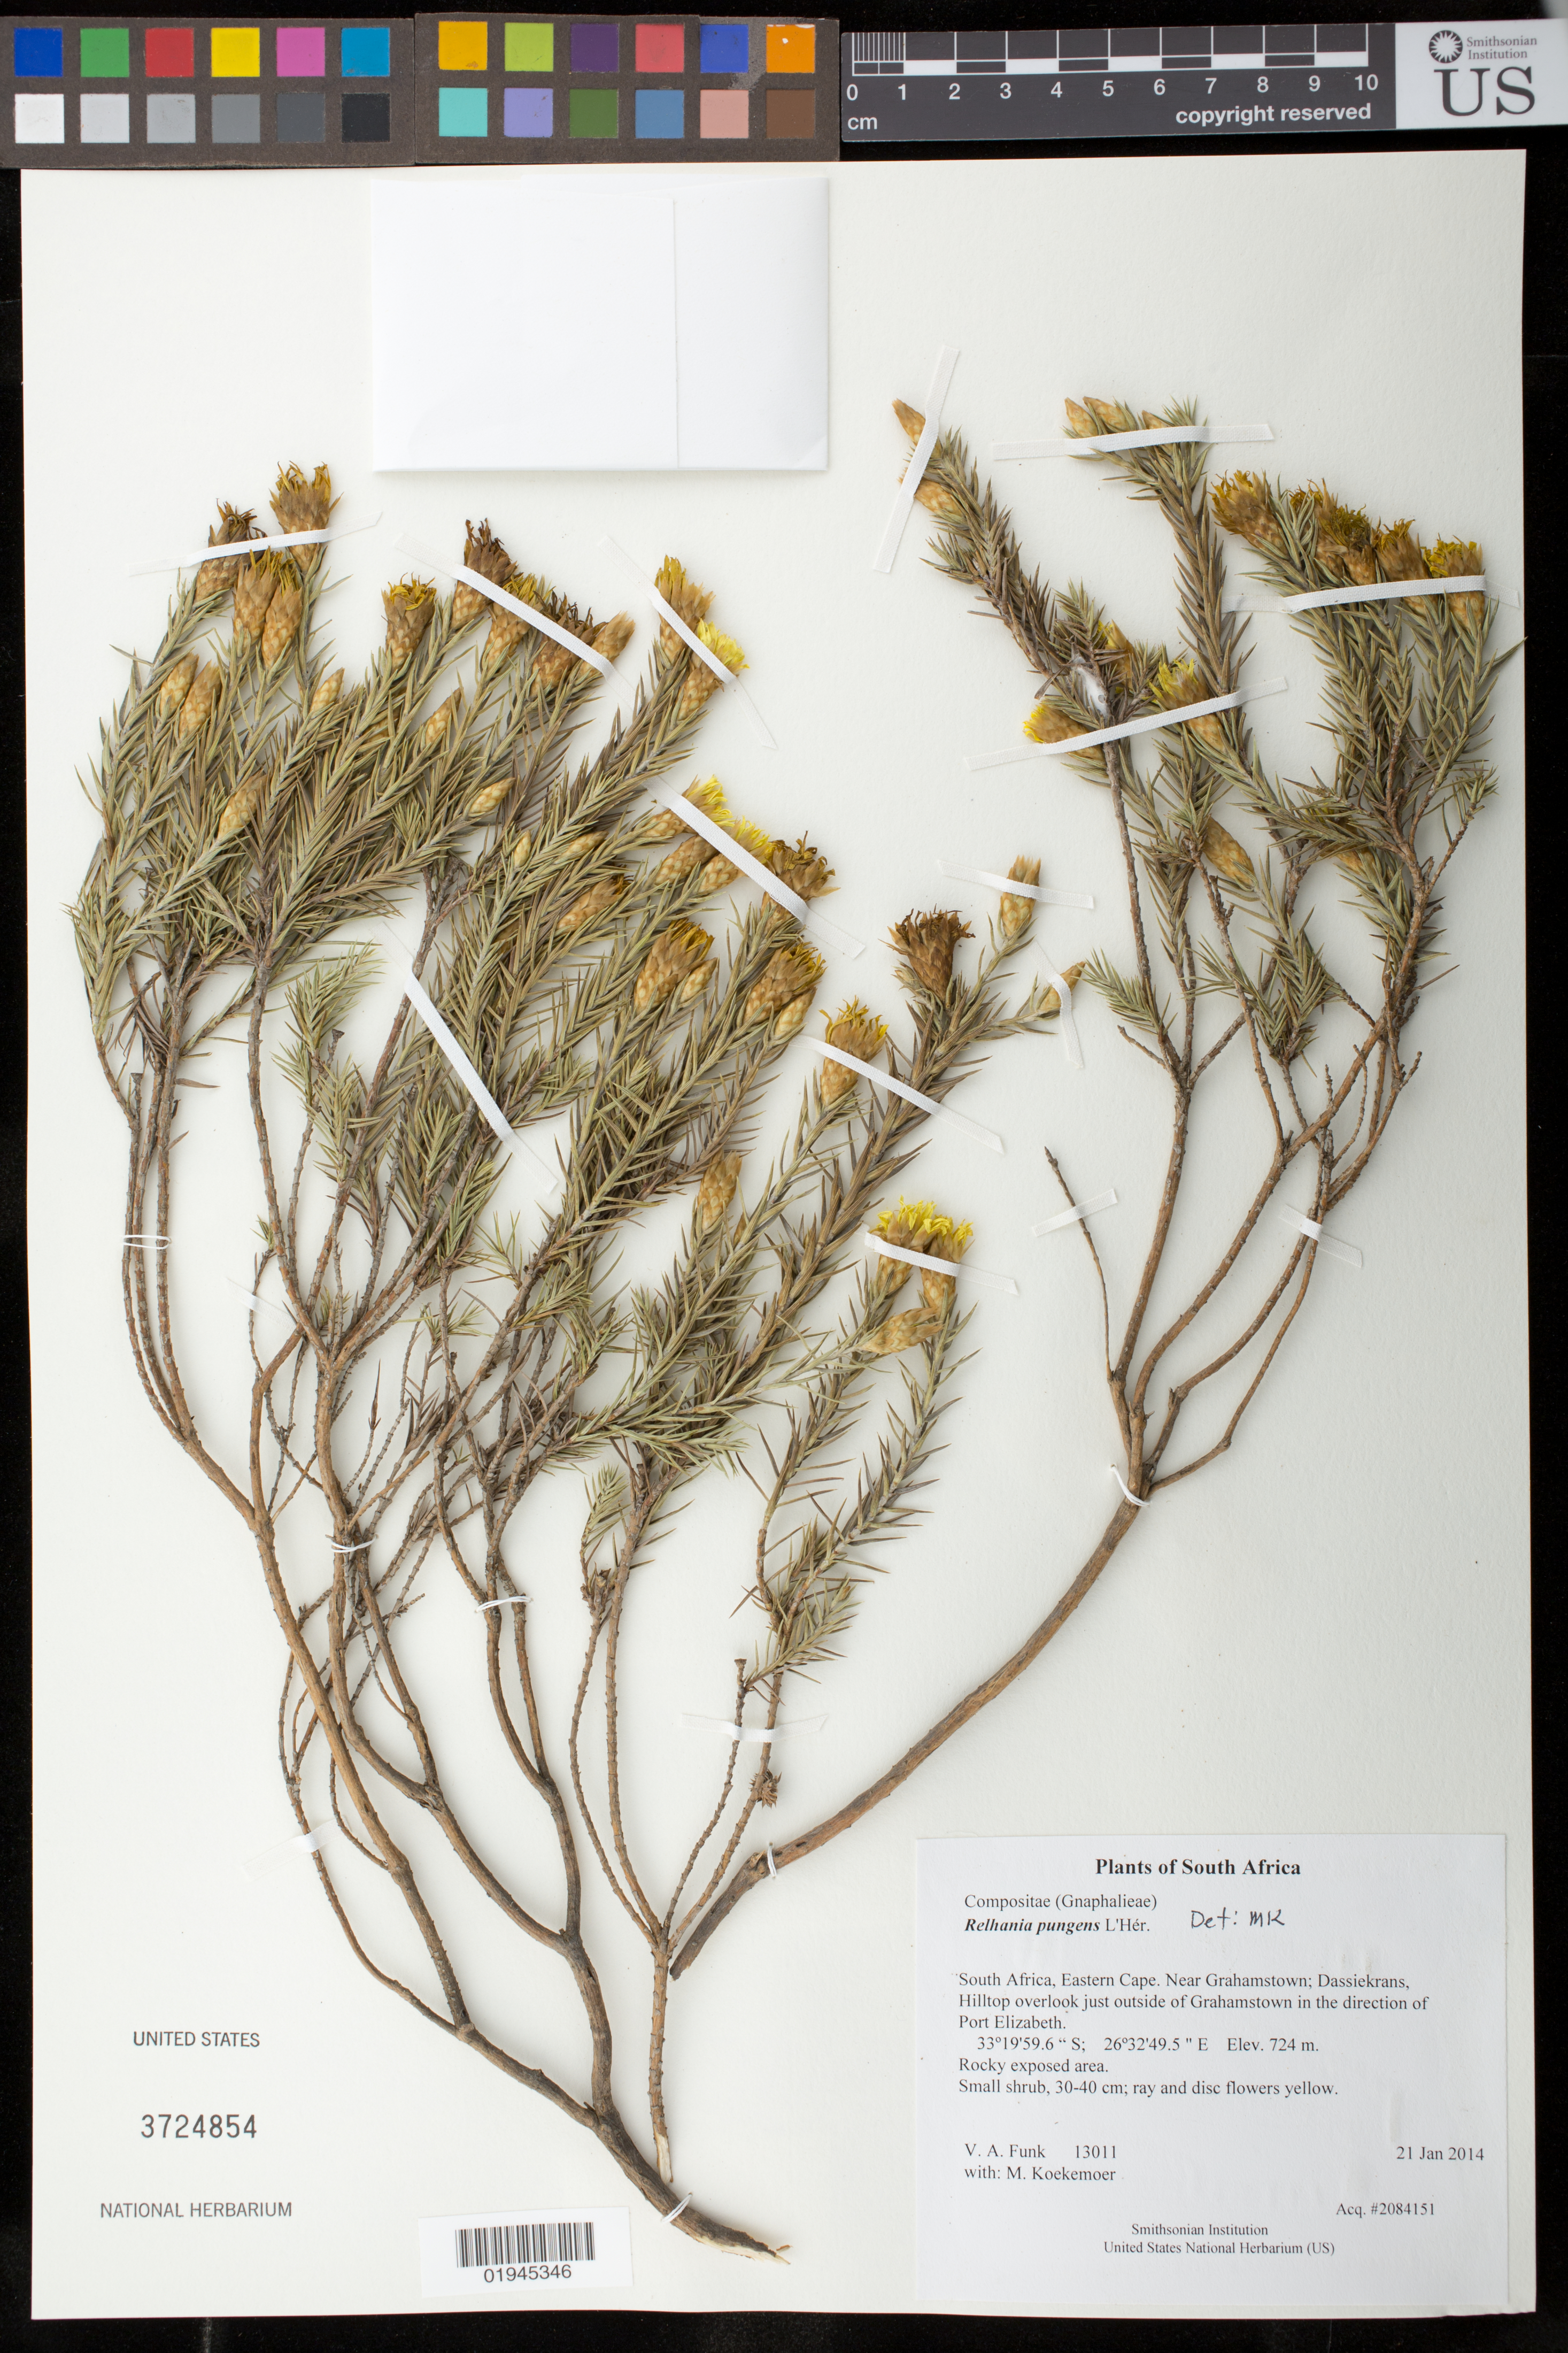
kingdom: Plantae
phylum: Tracheophyta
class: Magnoliopsida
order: Asterales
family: Asteraceae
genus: Relhania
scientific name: Relhania pungens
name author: L'Hér.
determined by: Koekemoer, M.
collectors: M. Koekemoer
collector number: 13011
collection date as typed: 21 Jan 2014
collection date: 2014-01-21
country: South Africa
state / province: Eastern Cape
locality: Near Grahamstown; Dassiekrans, Hilltop overlook just outside of Grahamstown in the direction of Port Elizabeth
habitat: Rocky exposed area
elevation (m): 724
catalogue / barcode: US 3724954